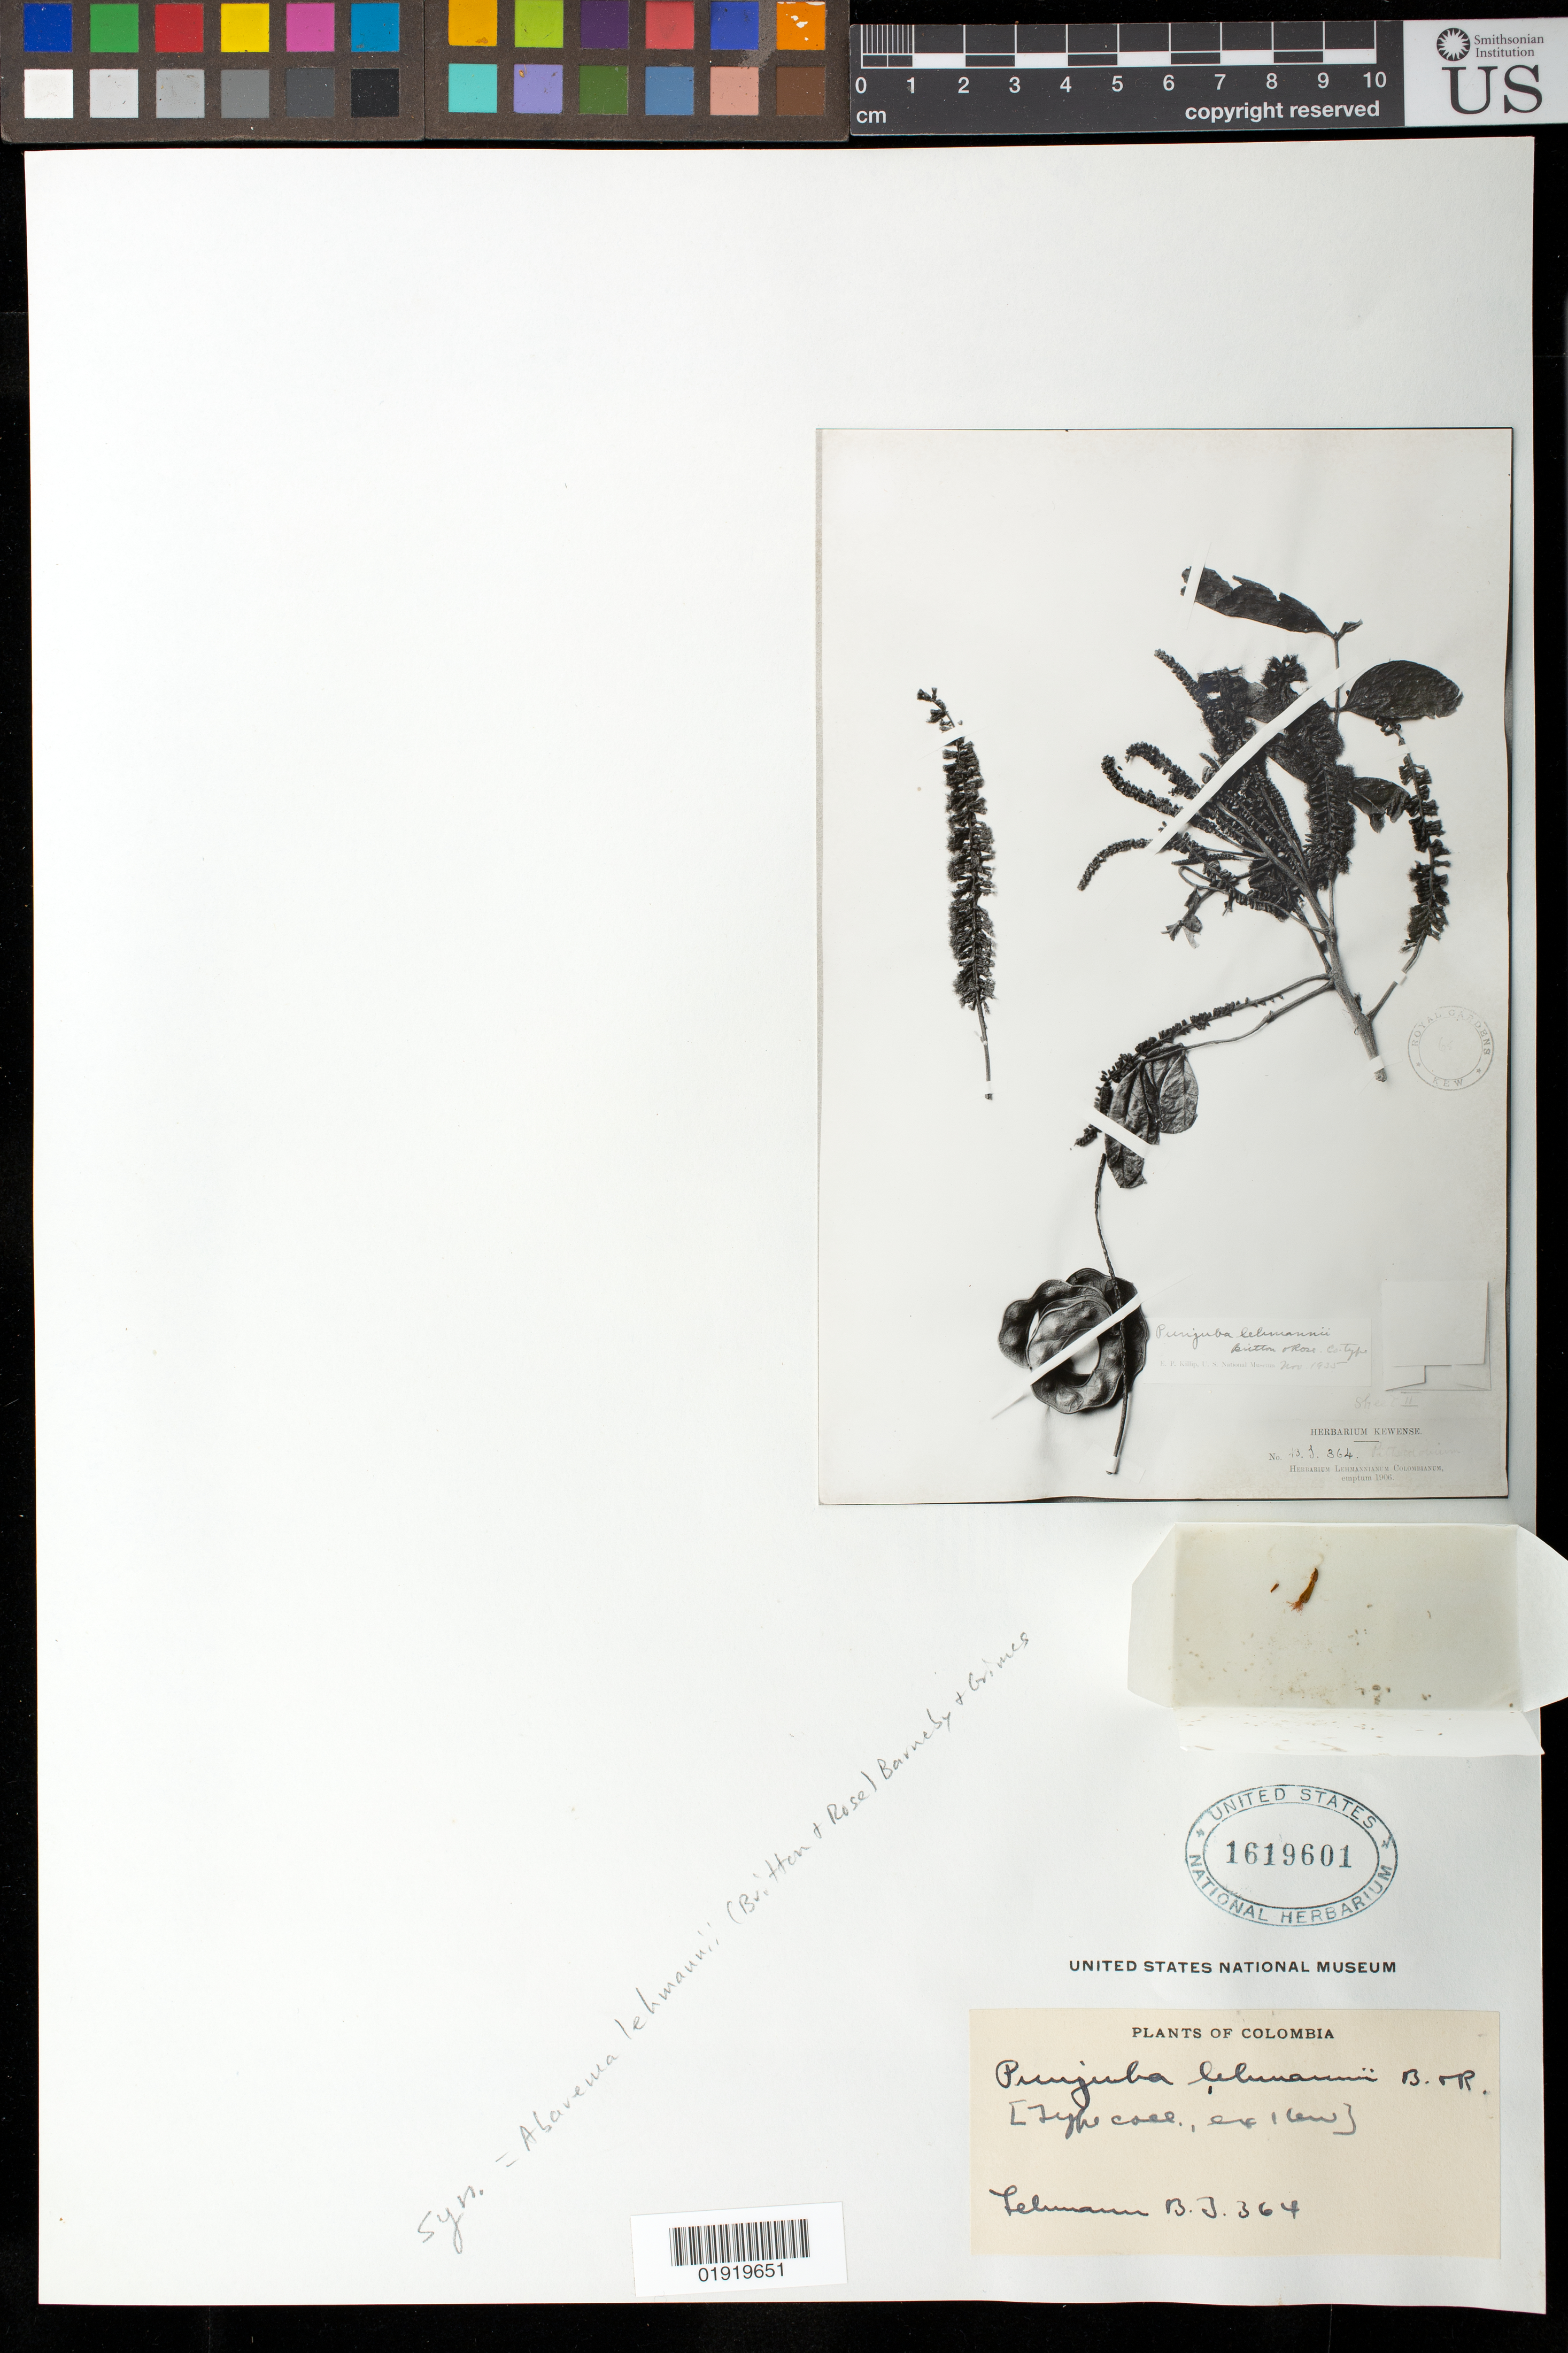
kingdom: Plantae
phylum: Tracheophyta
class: Magnoliopsida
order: Fabales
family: Fabaceae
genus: Punjuba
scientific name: Punjuba lehmannii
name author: Britton & Rose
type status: Type Collection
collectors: F. C. Lehmann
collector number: B.T. 364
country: Colombia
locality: Nopaya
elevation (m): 1600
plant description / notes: Photograph and fragmentary material of type specimen ex herb. Kew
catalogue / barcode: US 1619601